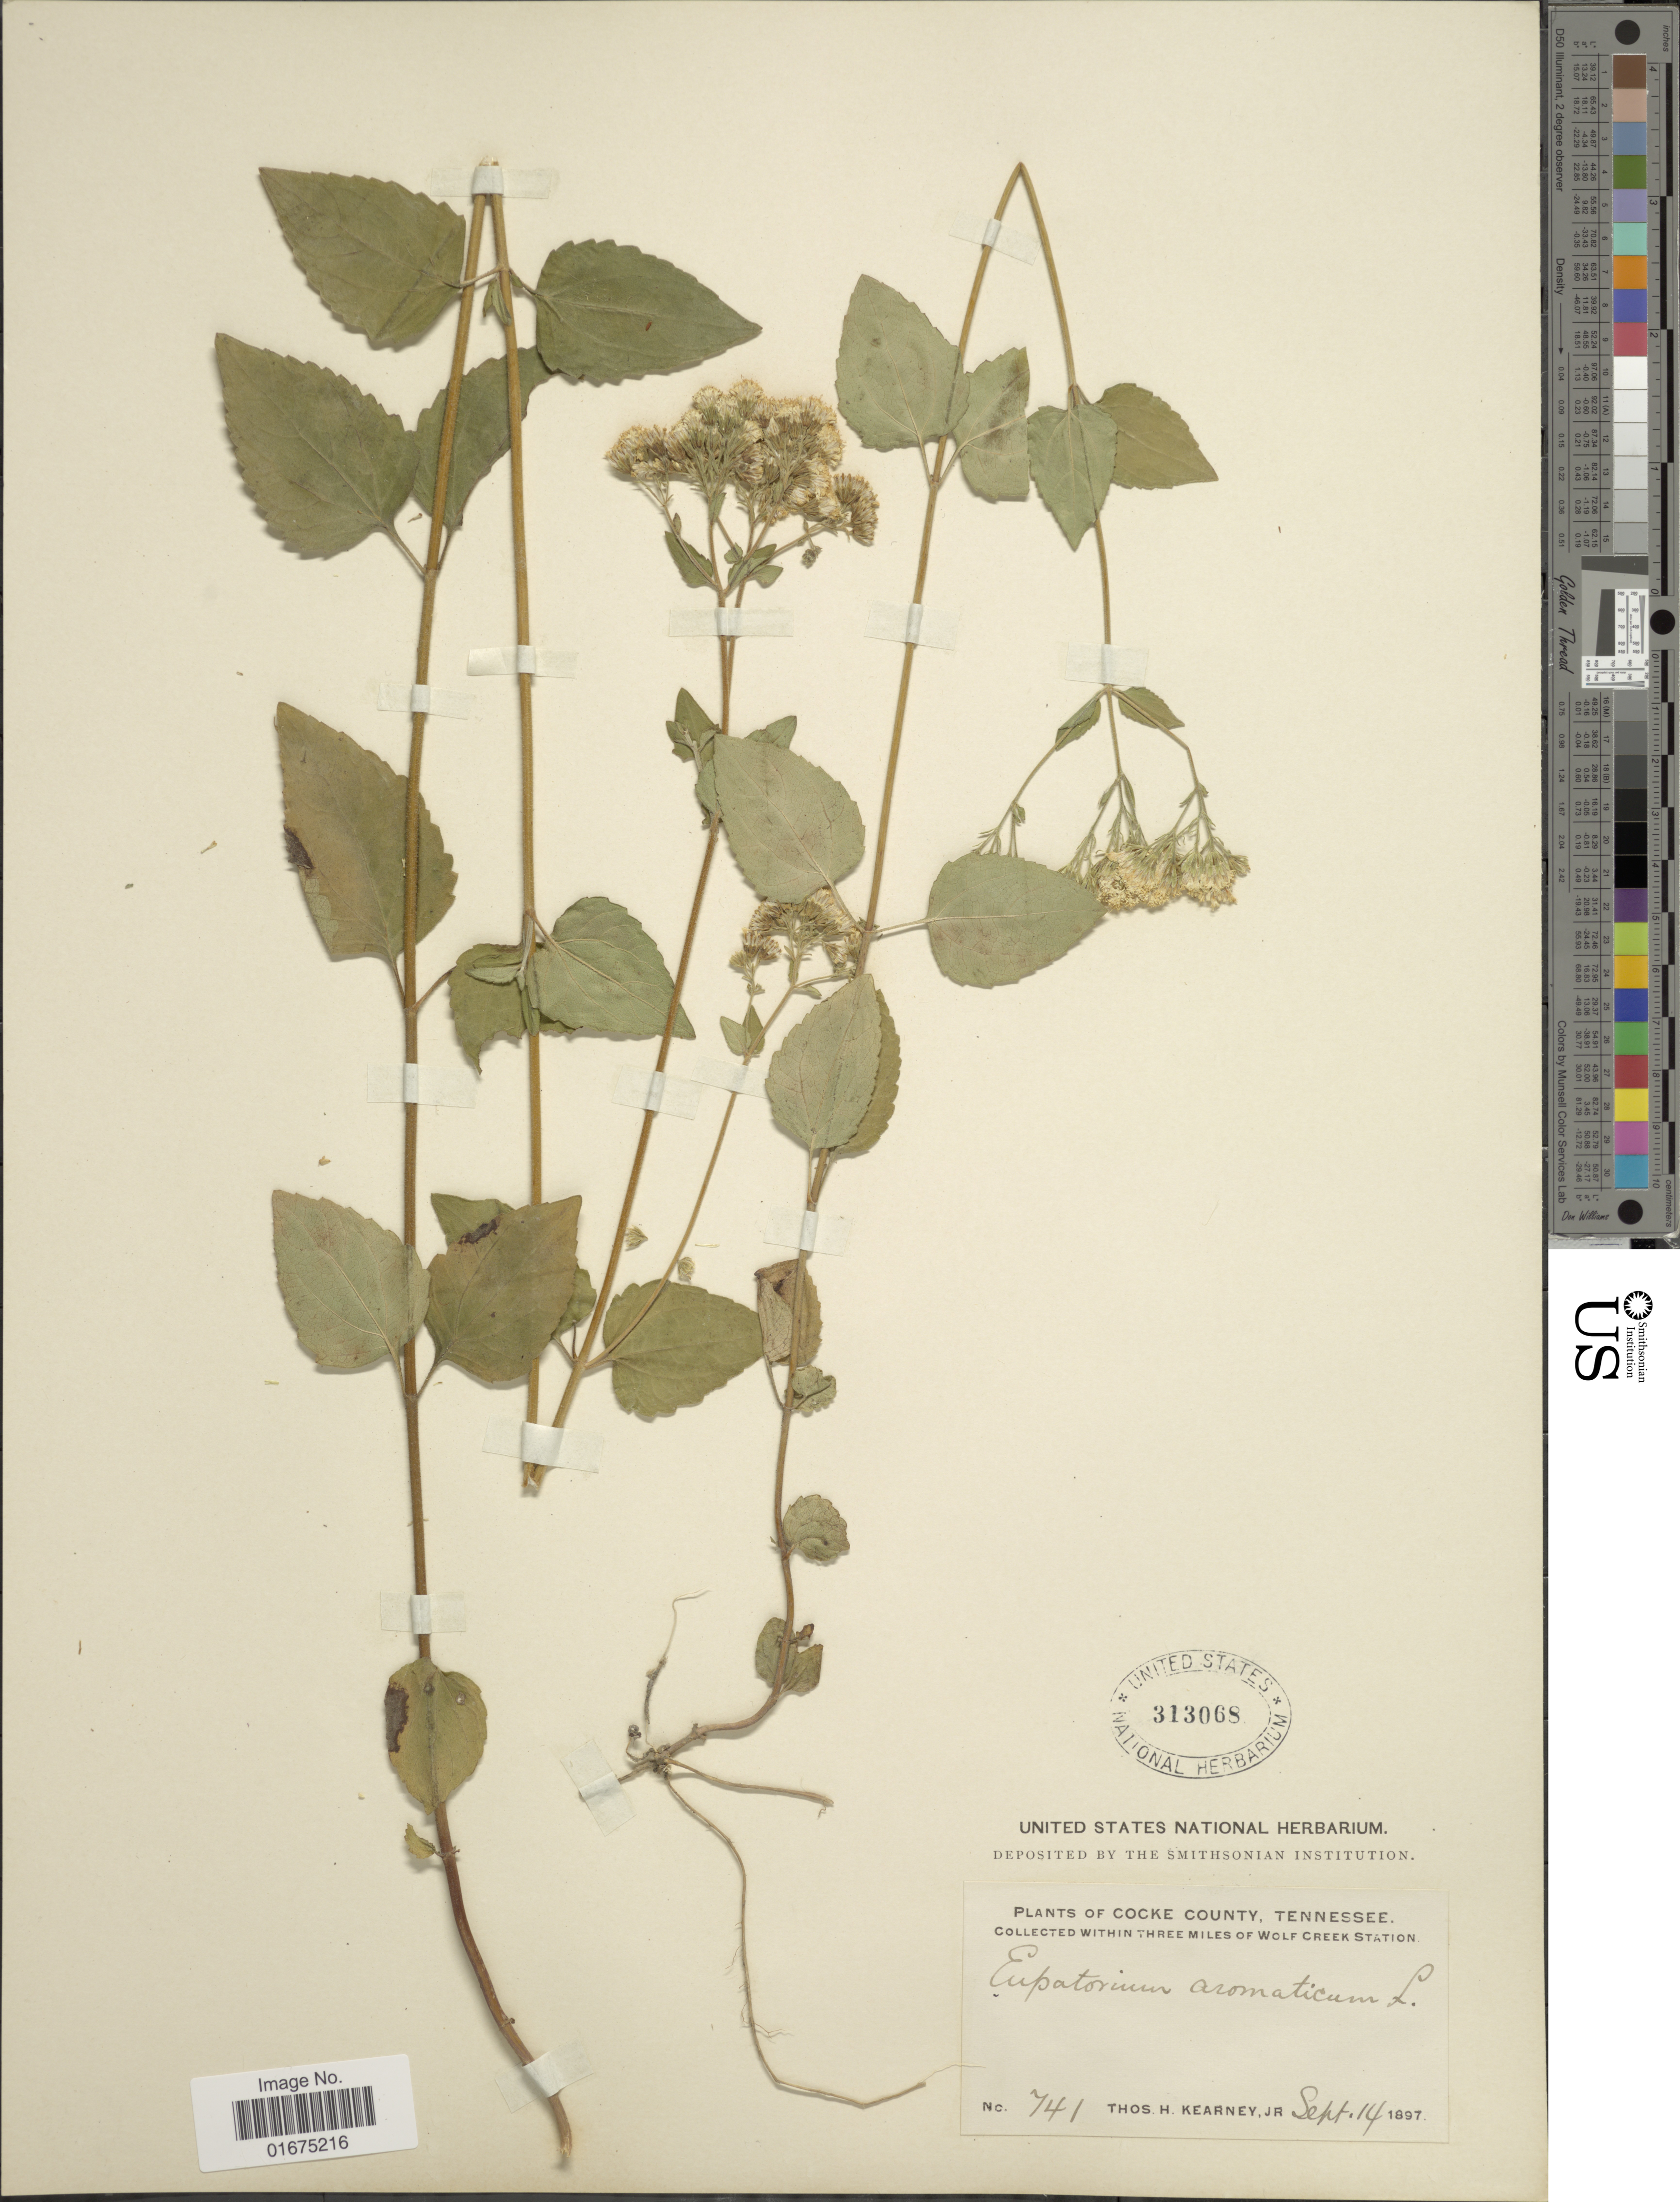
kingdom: Plantae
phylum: Tracheophyta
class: Magnoliopsida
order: Asterales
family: Asteraceae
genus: Ageratina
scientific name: Ageratina aromatica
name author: (L.) Spach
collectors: T. H. Kearney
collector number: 741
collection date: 1897-09-14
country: United States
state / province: Tennessee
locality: Cocke County, Within three miles of Wolf Creek Station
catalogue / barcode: US 313068